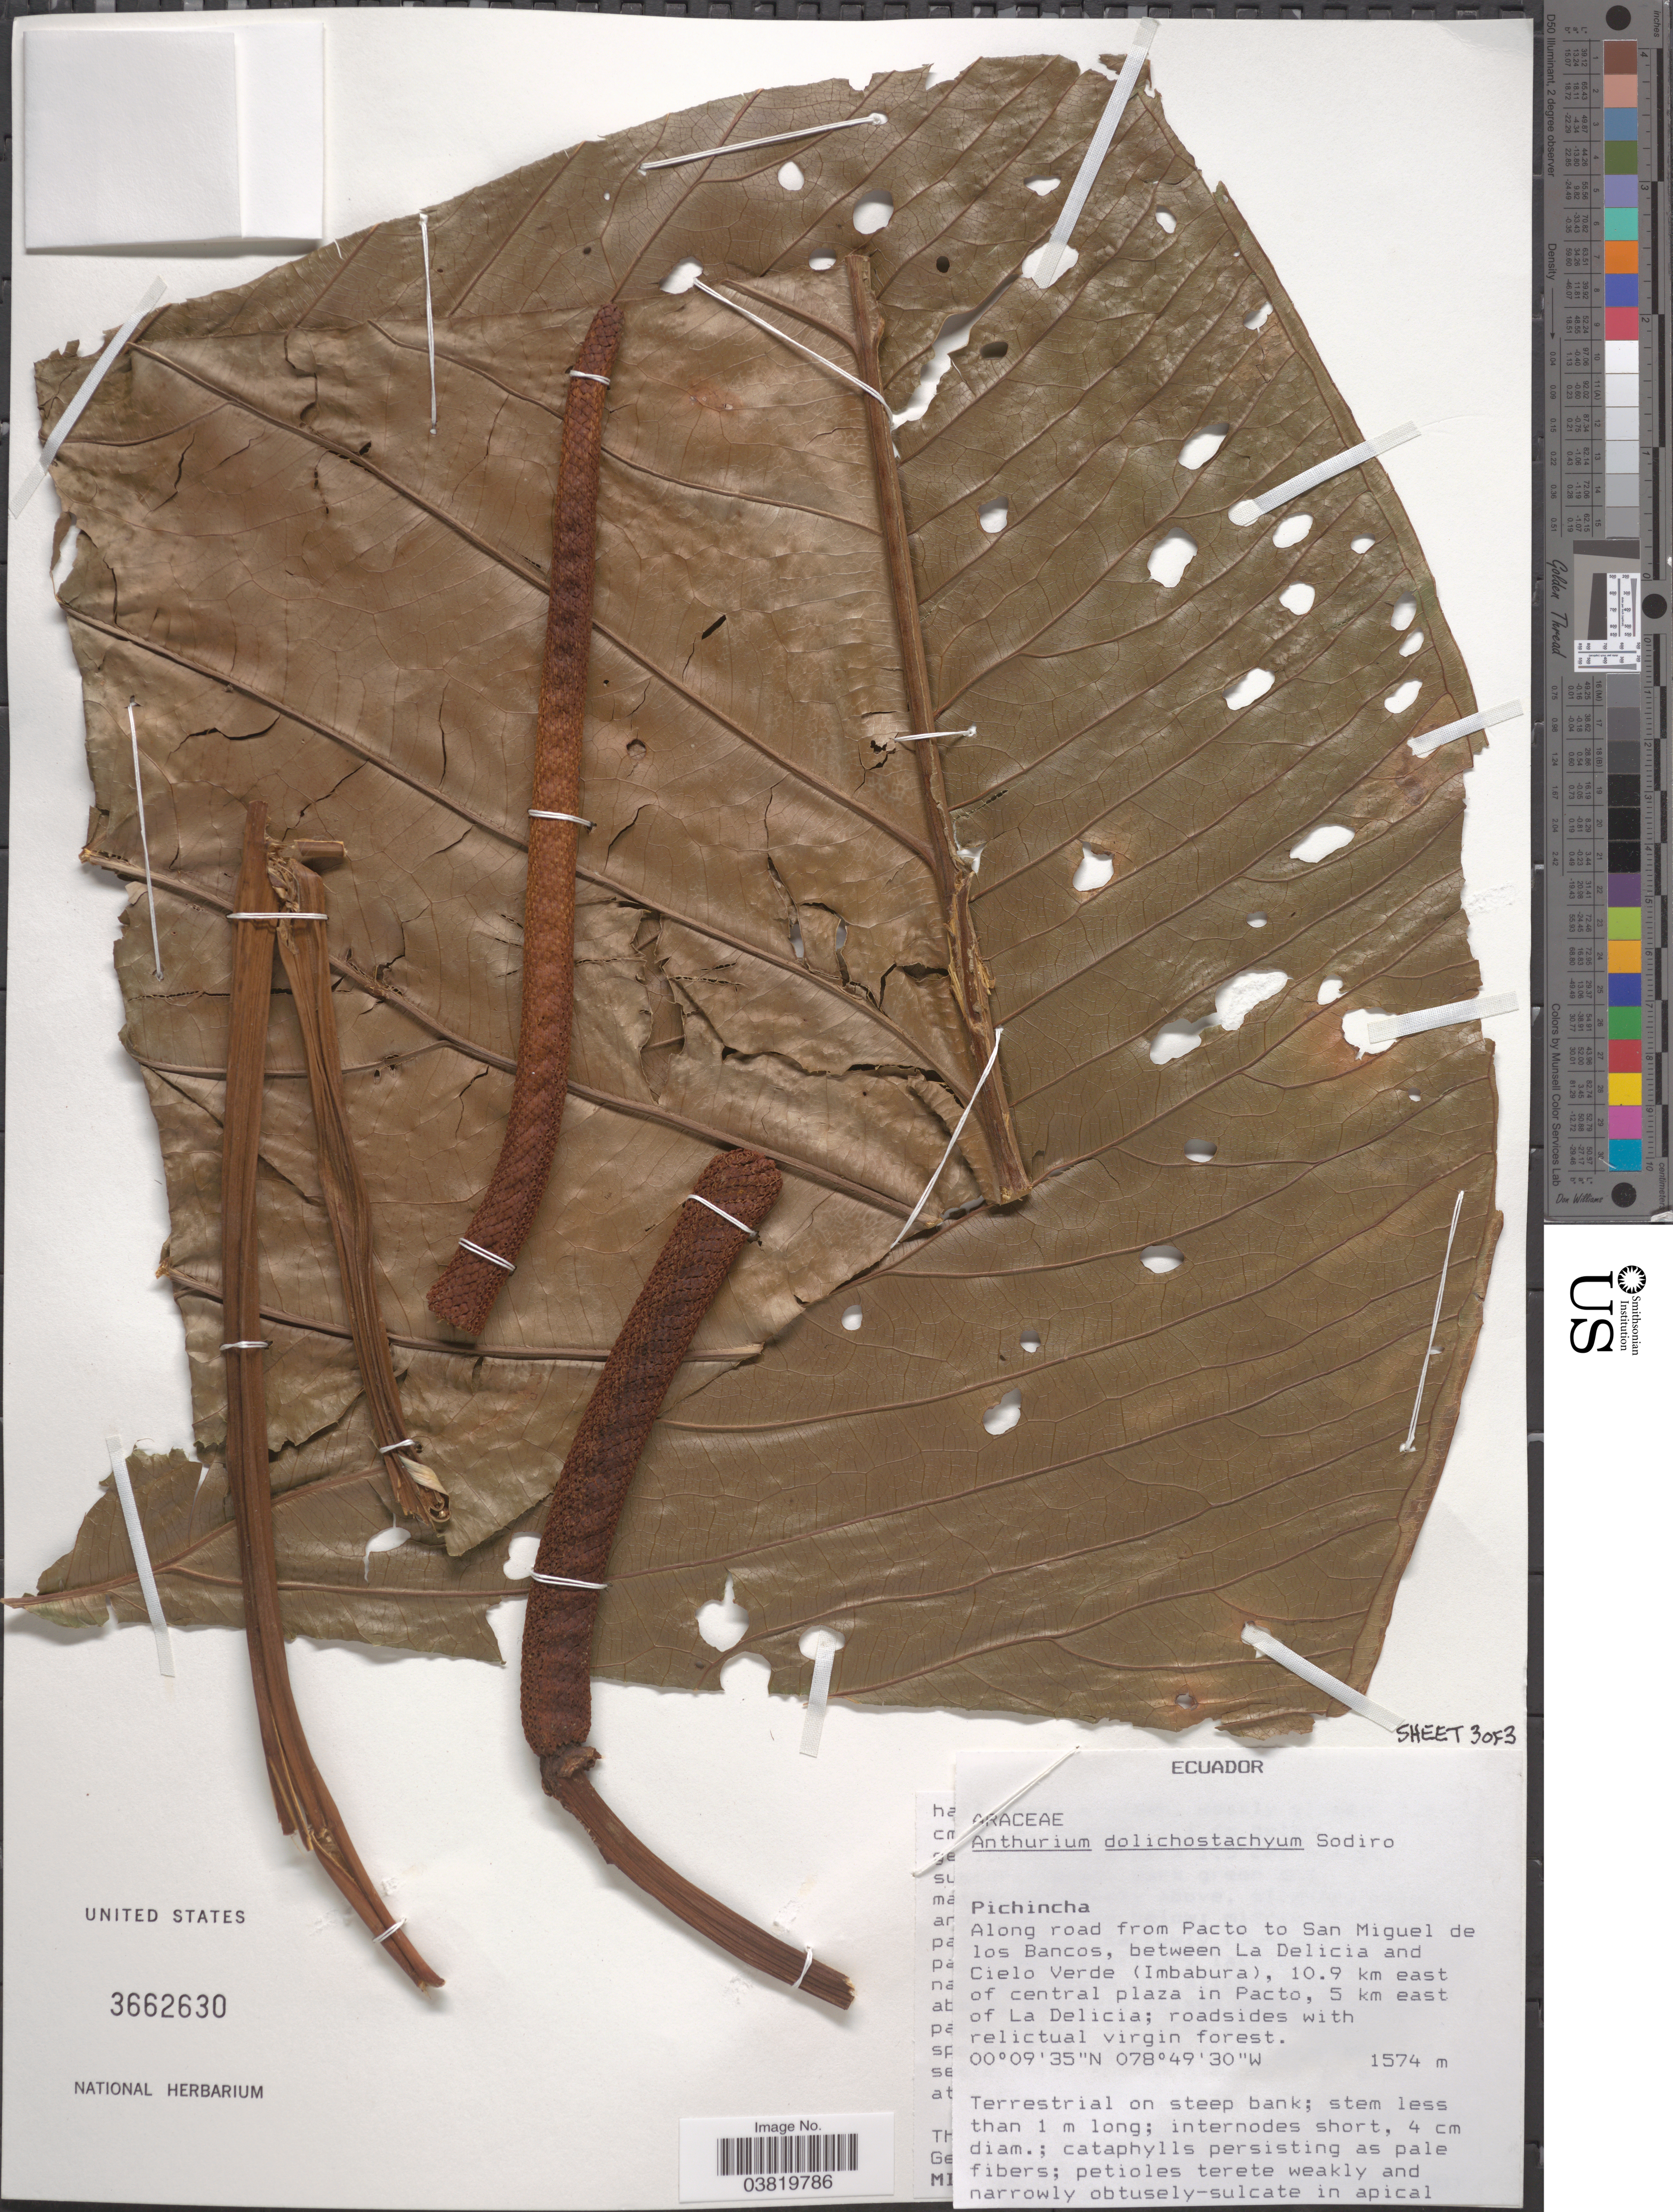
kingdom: Plantae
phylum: Tracheophyta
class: Liliopsida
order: Alismatales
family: Araceae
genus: Anthurium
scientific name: Anthurium dolicostachyum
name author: Sodiro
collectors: T. B. Croat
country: Ecuador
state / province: Pichincha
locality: Along road from Pacto to San Miguel de los Bancos, between La Delicia and Cielo Verde (Imbabura), 10.9 km east of central plaza in Pacto, 5 km east of La Delicia.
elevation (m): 1574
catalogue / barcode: US 3662630